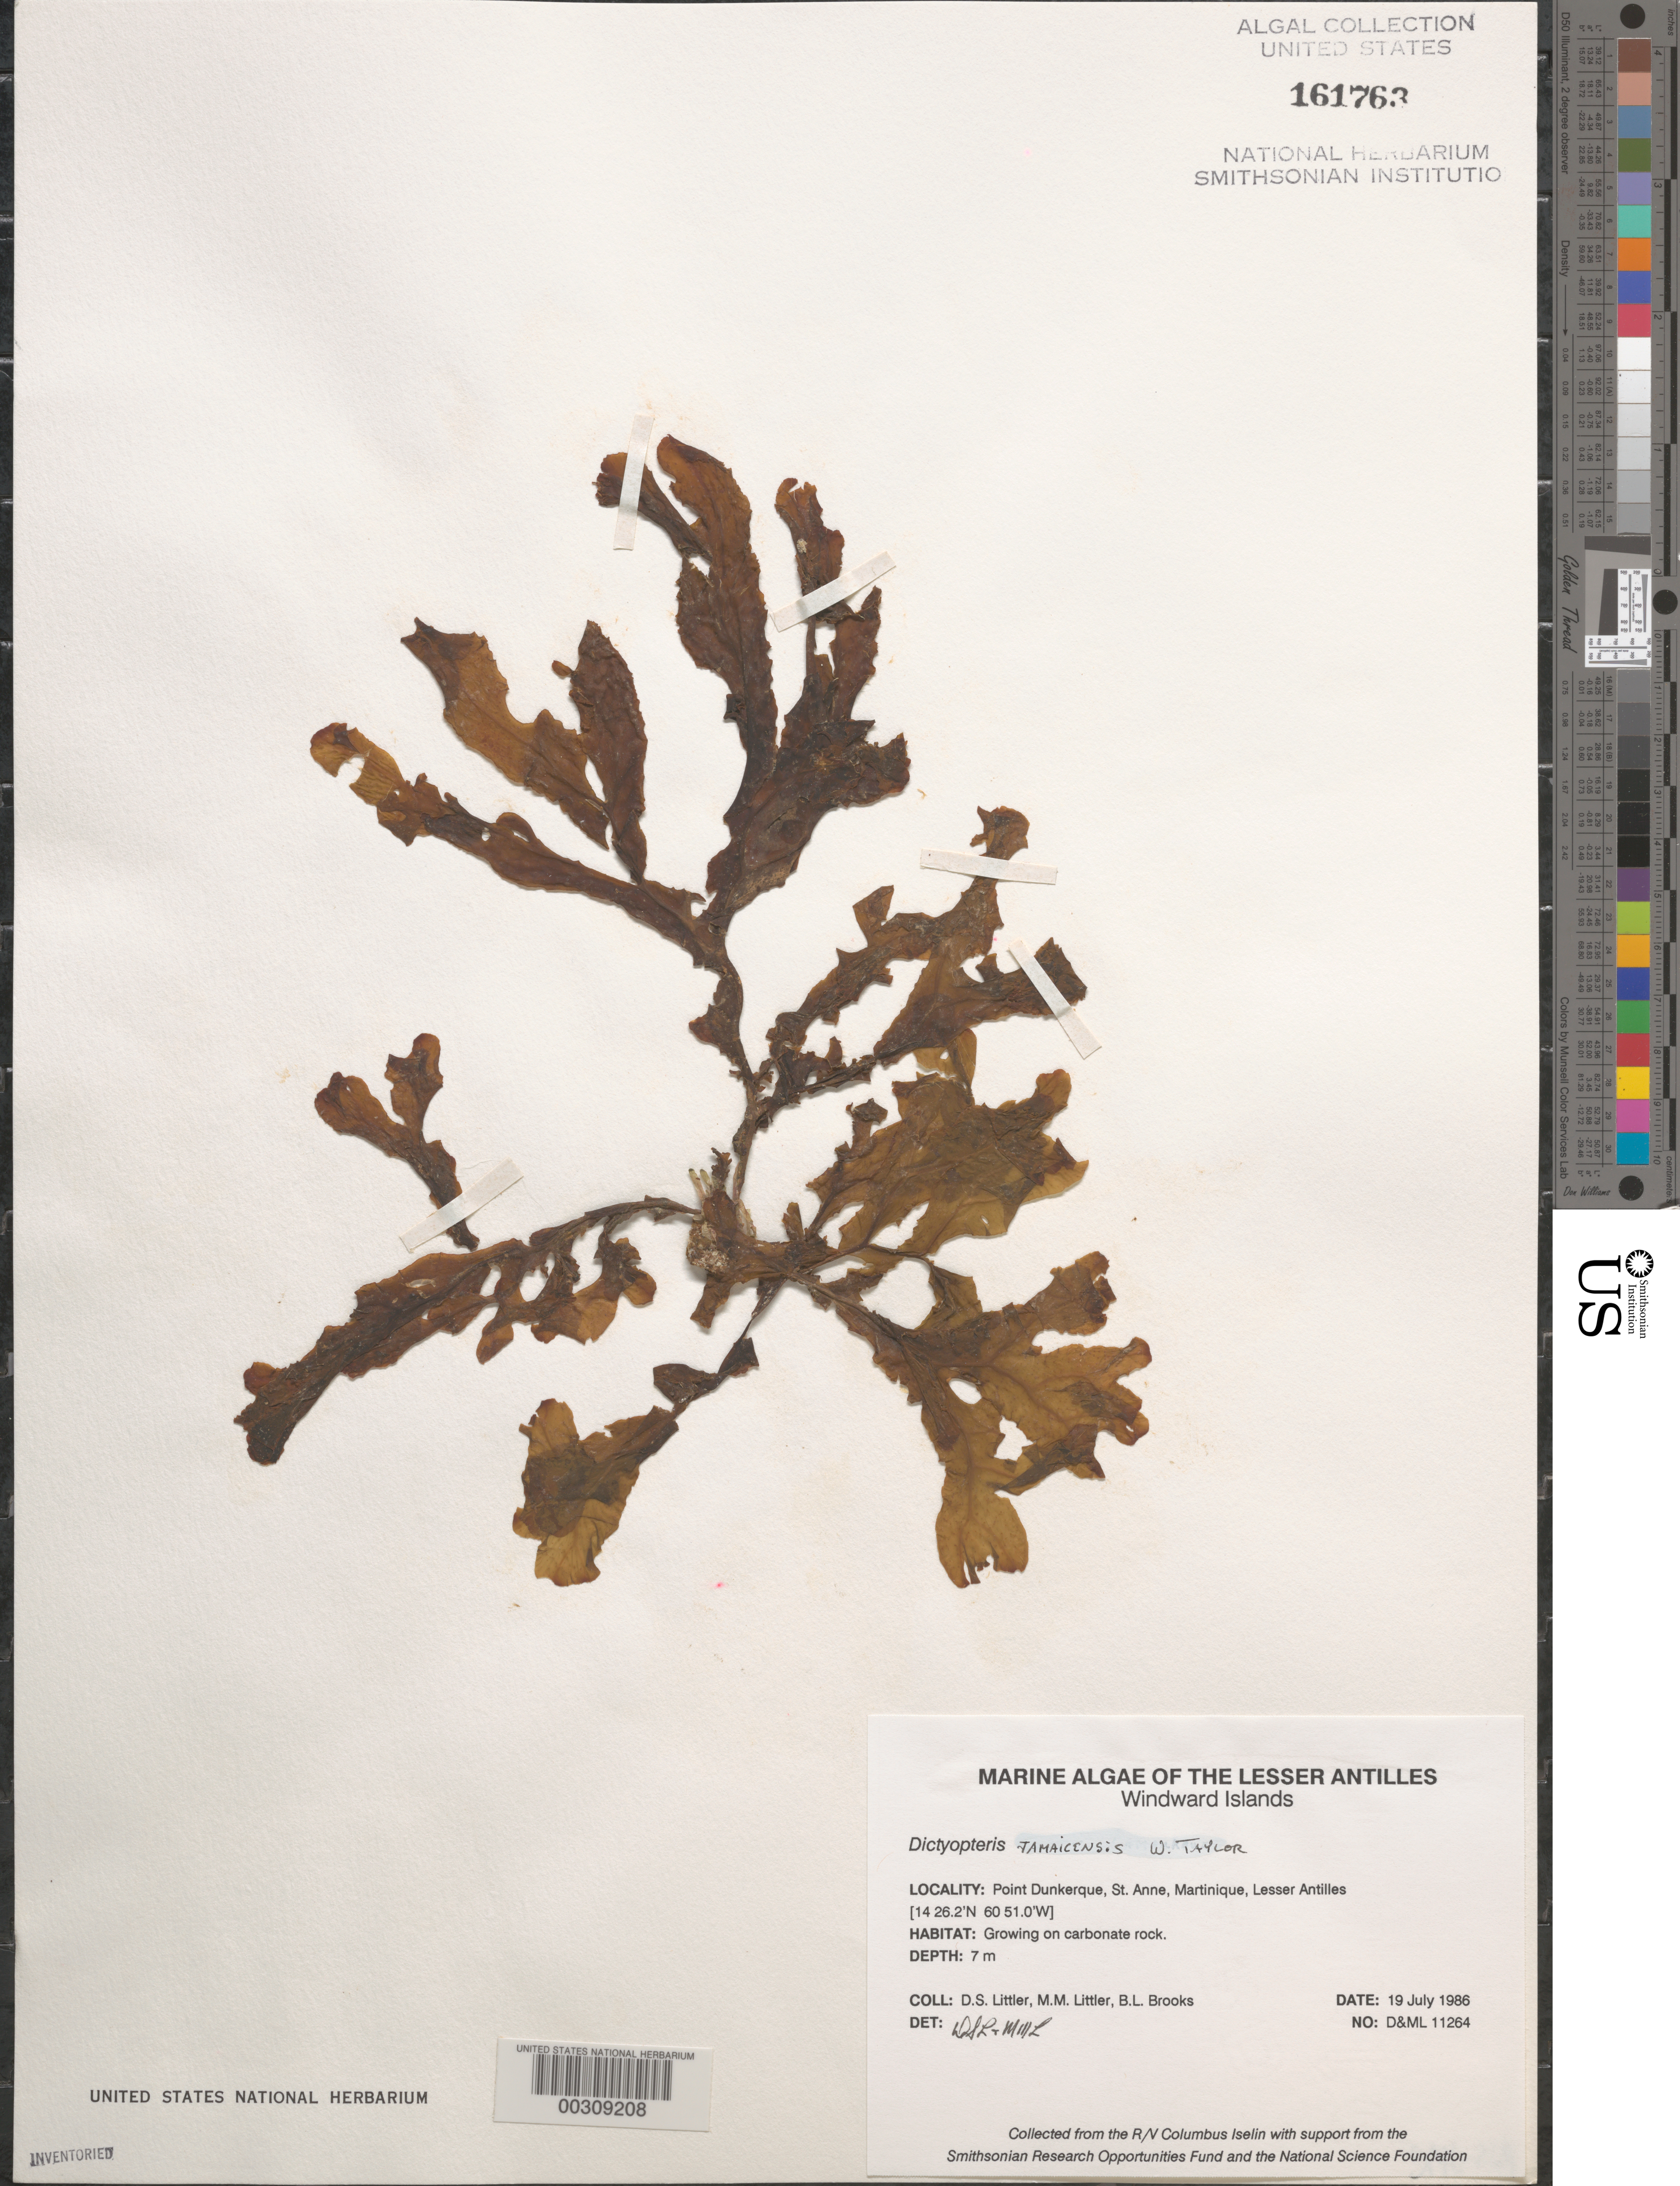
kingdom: Chromista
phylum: Ochrophyta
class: Phaeophyceae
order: Dictyotales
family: Dictyotaceae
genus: Dictyopteris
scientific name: Dictyopteris jamaicensis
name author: W.R. Taylor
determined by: Littler, D. S.; Littler, M. M.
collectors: D. S. Littler, M. M. Littler & B. Brooks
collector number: D&ML 11264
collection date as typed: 19 Jul 1986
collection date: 1986-07-19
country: Martinique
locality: Pointe Dunkerque, St. Anne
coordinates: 14 26.2'N, 60 51.0'W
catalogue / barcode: US 161763